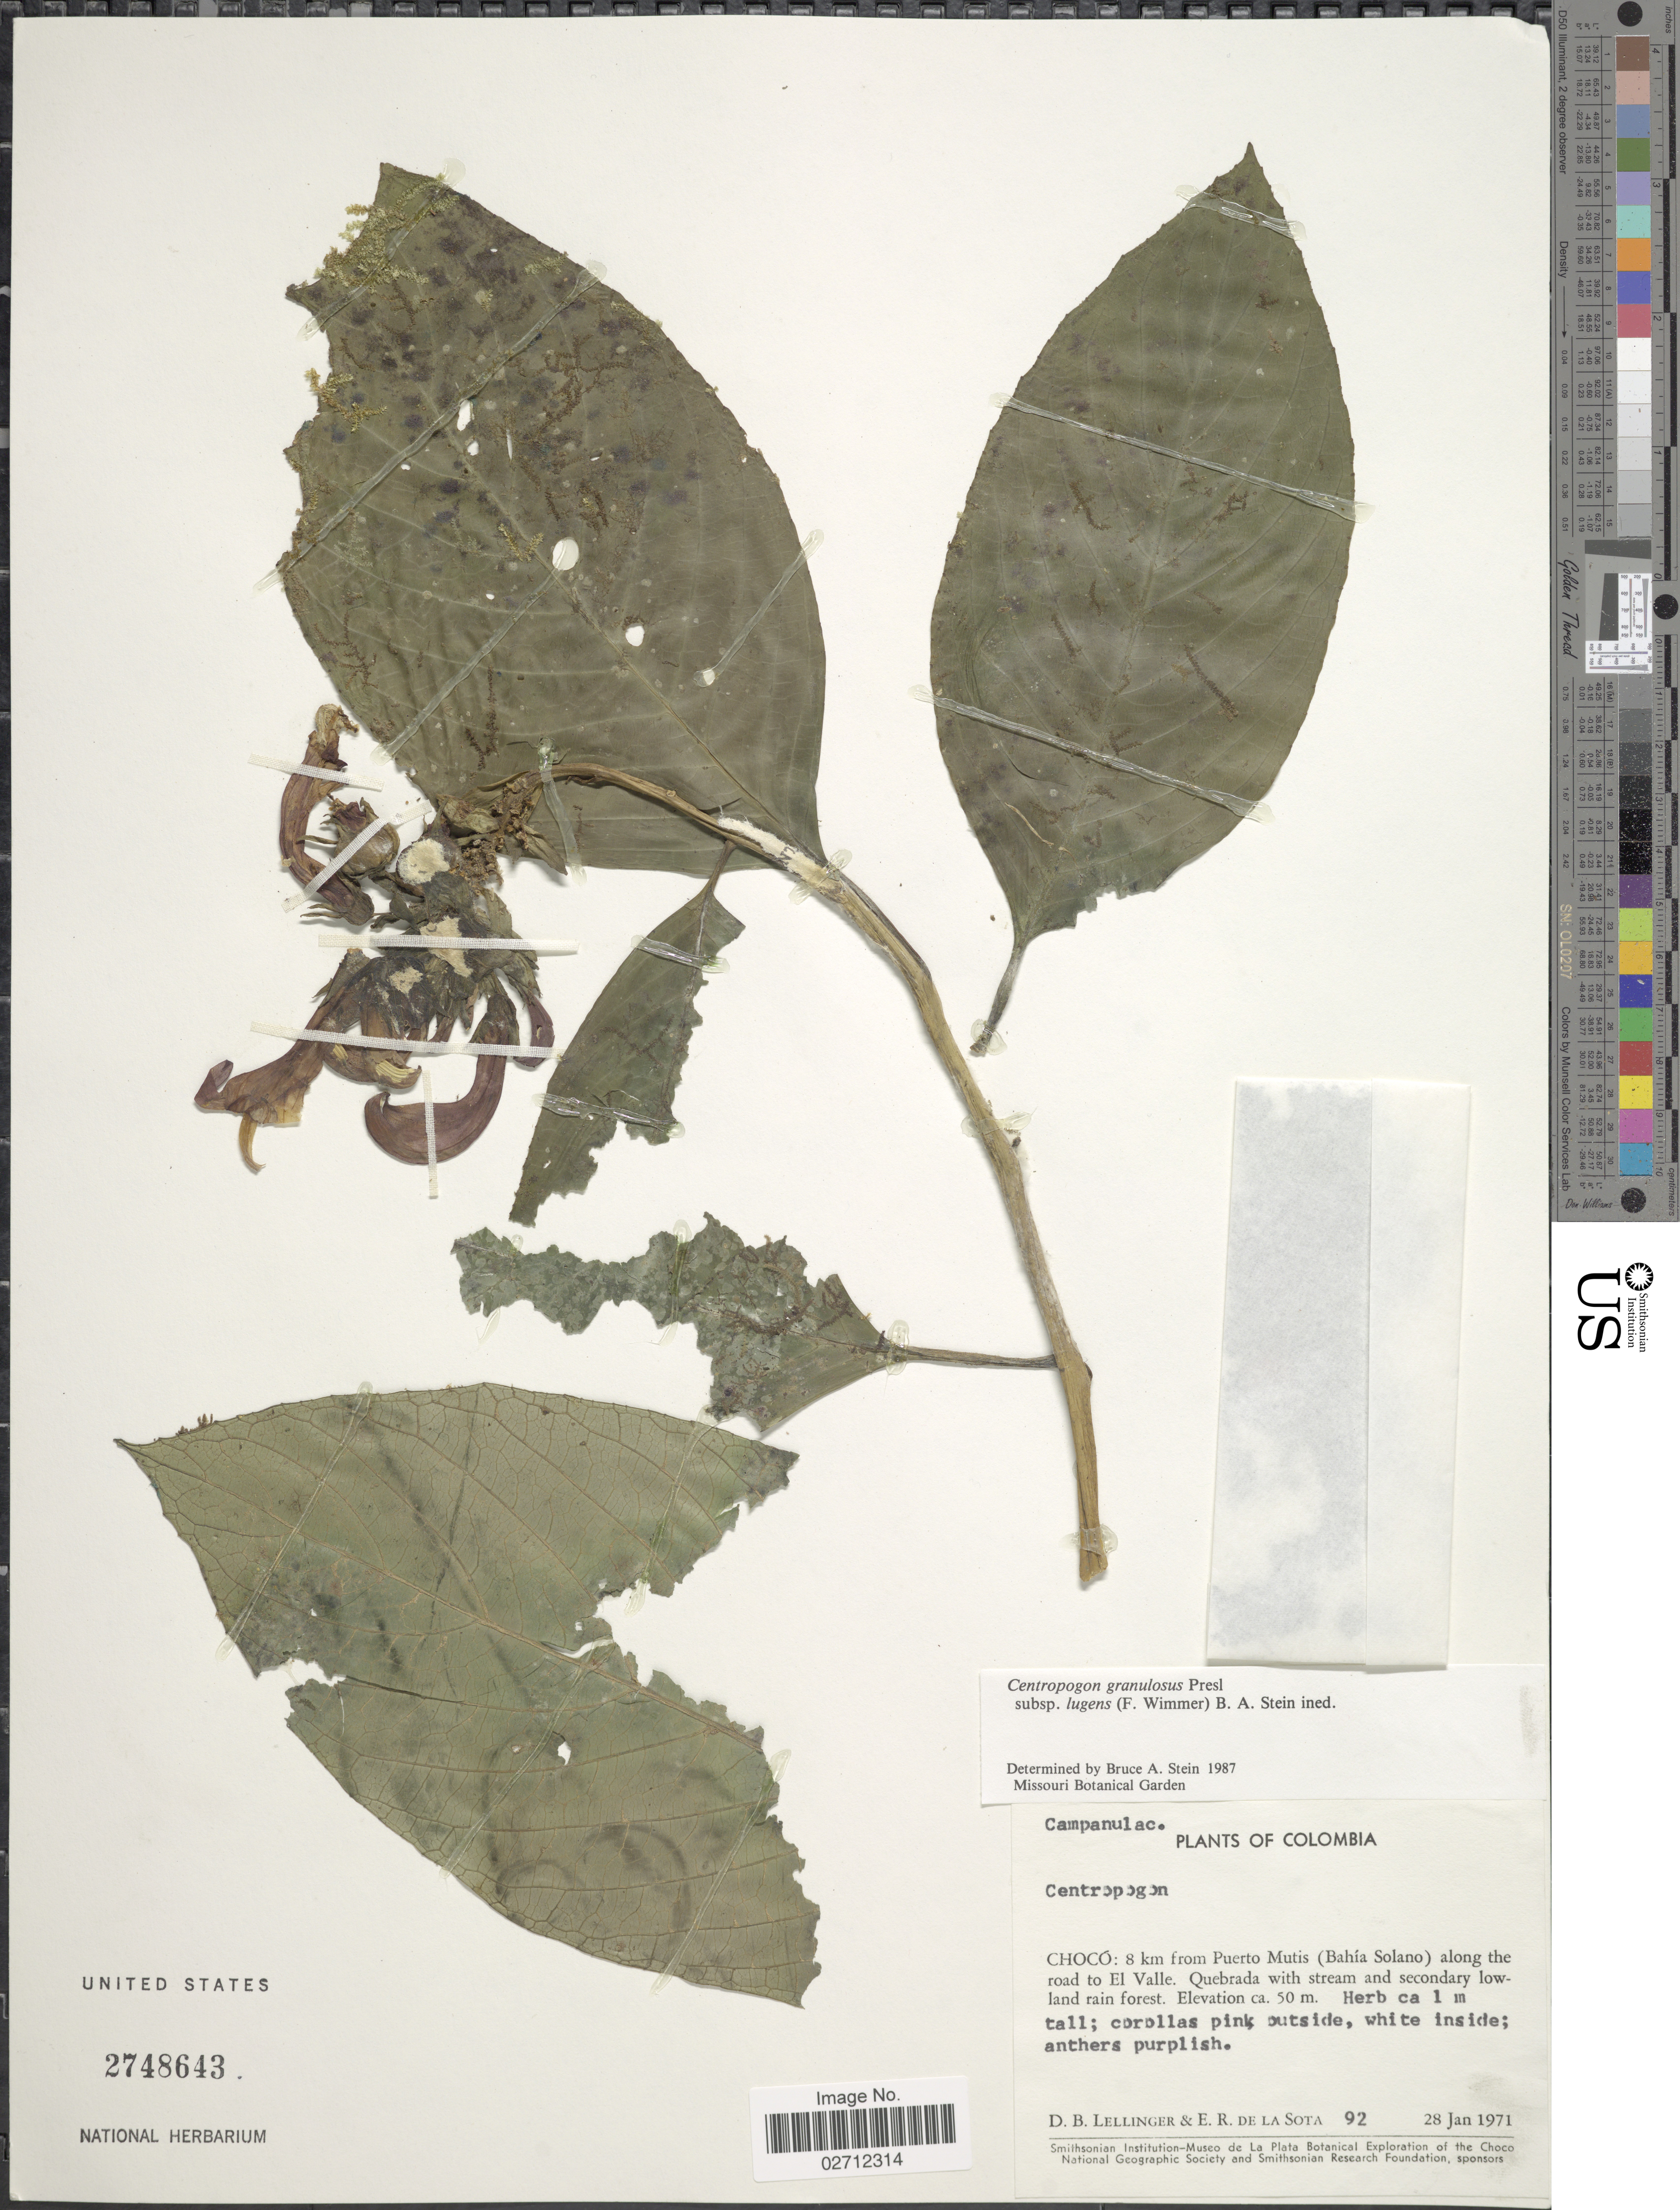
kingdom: Plantae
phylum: Tracheophyta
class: Magnoliopsida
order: Asterales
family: Campanulaceae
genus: Centropogon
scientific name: Centropogon granulosus subsp. lugens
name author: B.A. Stein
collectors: D. B. Lellinger & E. R. de la Sota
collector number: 92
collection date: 1971-01-28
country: Colombia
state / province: Chocó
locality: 8 km from Puerto Mutis (Bahía Solano) along the road to El Valle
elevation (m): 50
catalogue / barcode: US 2748643